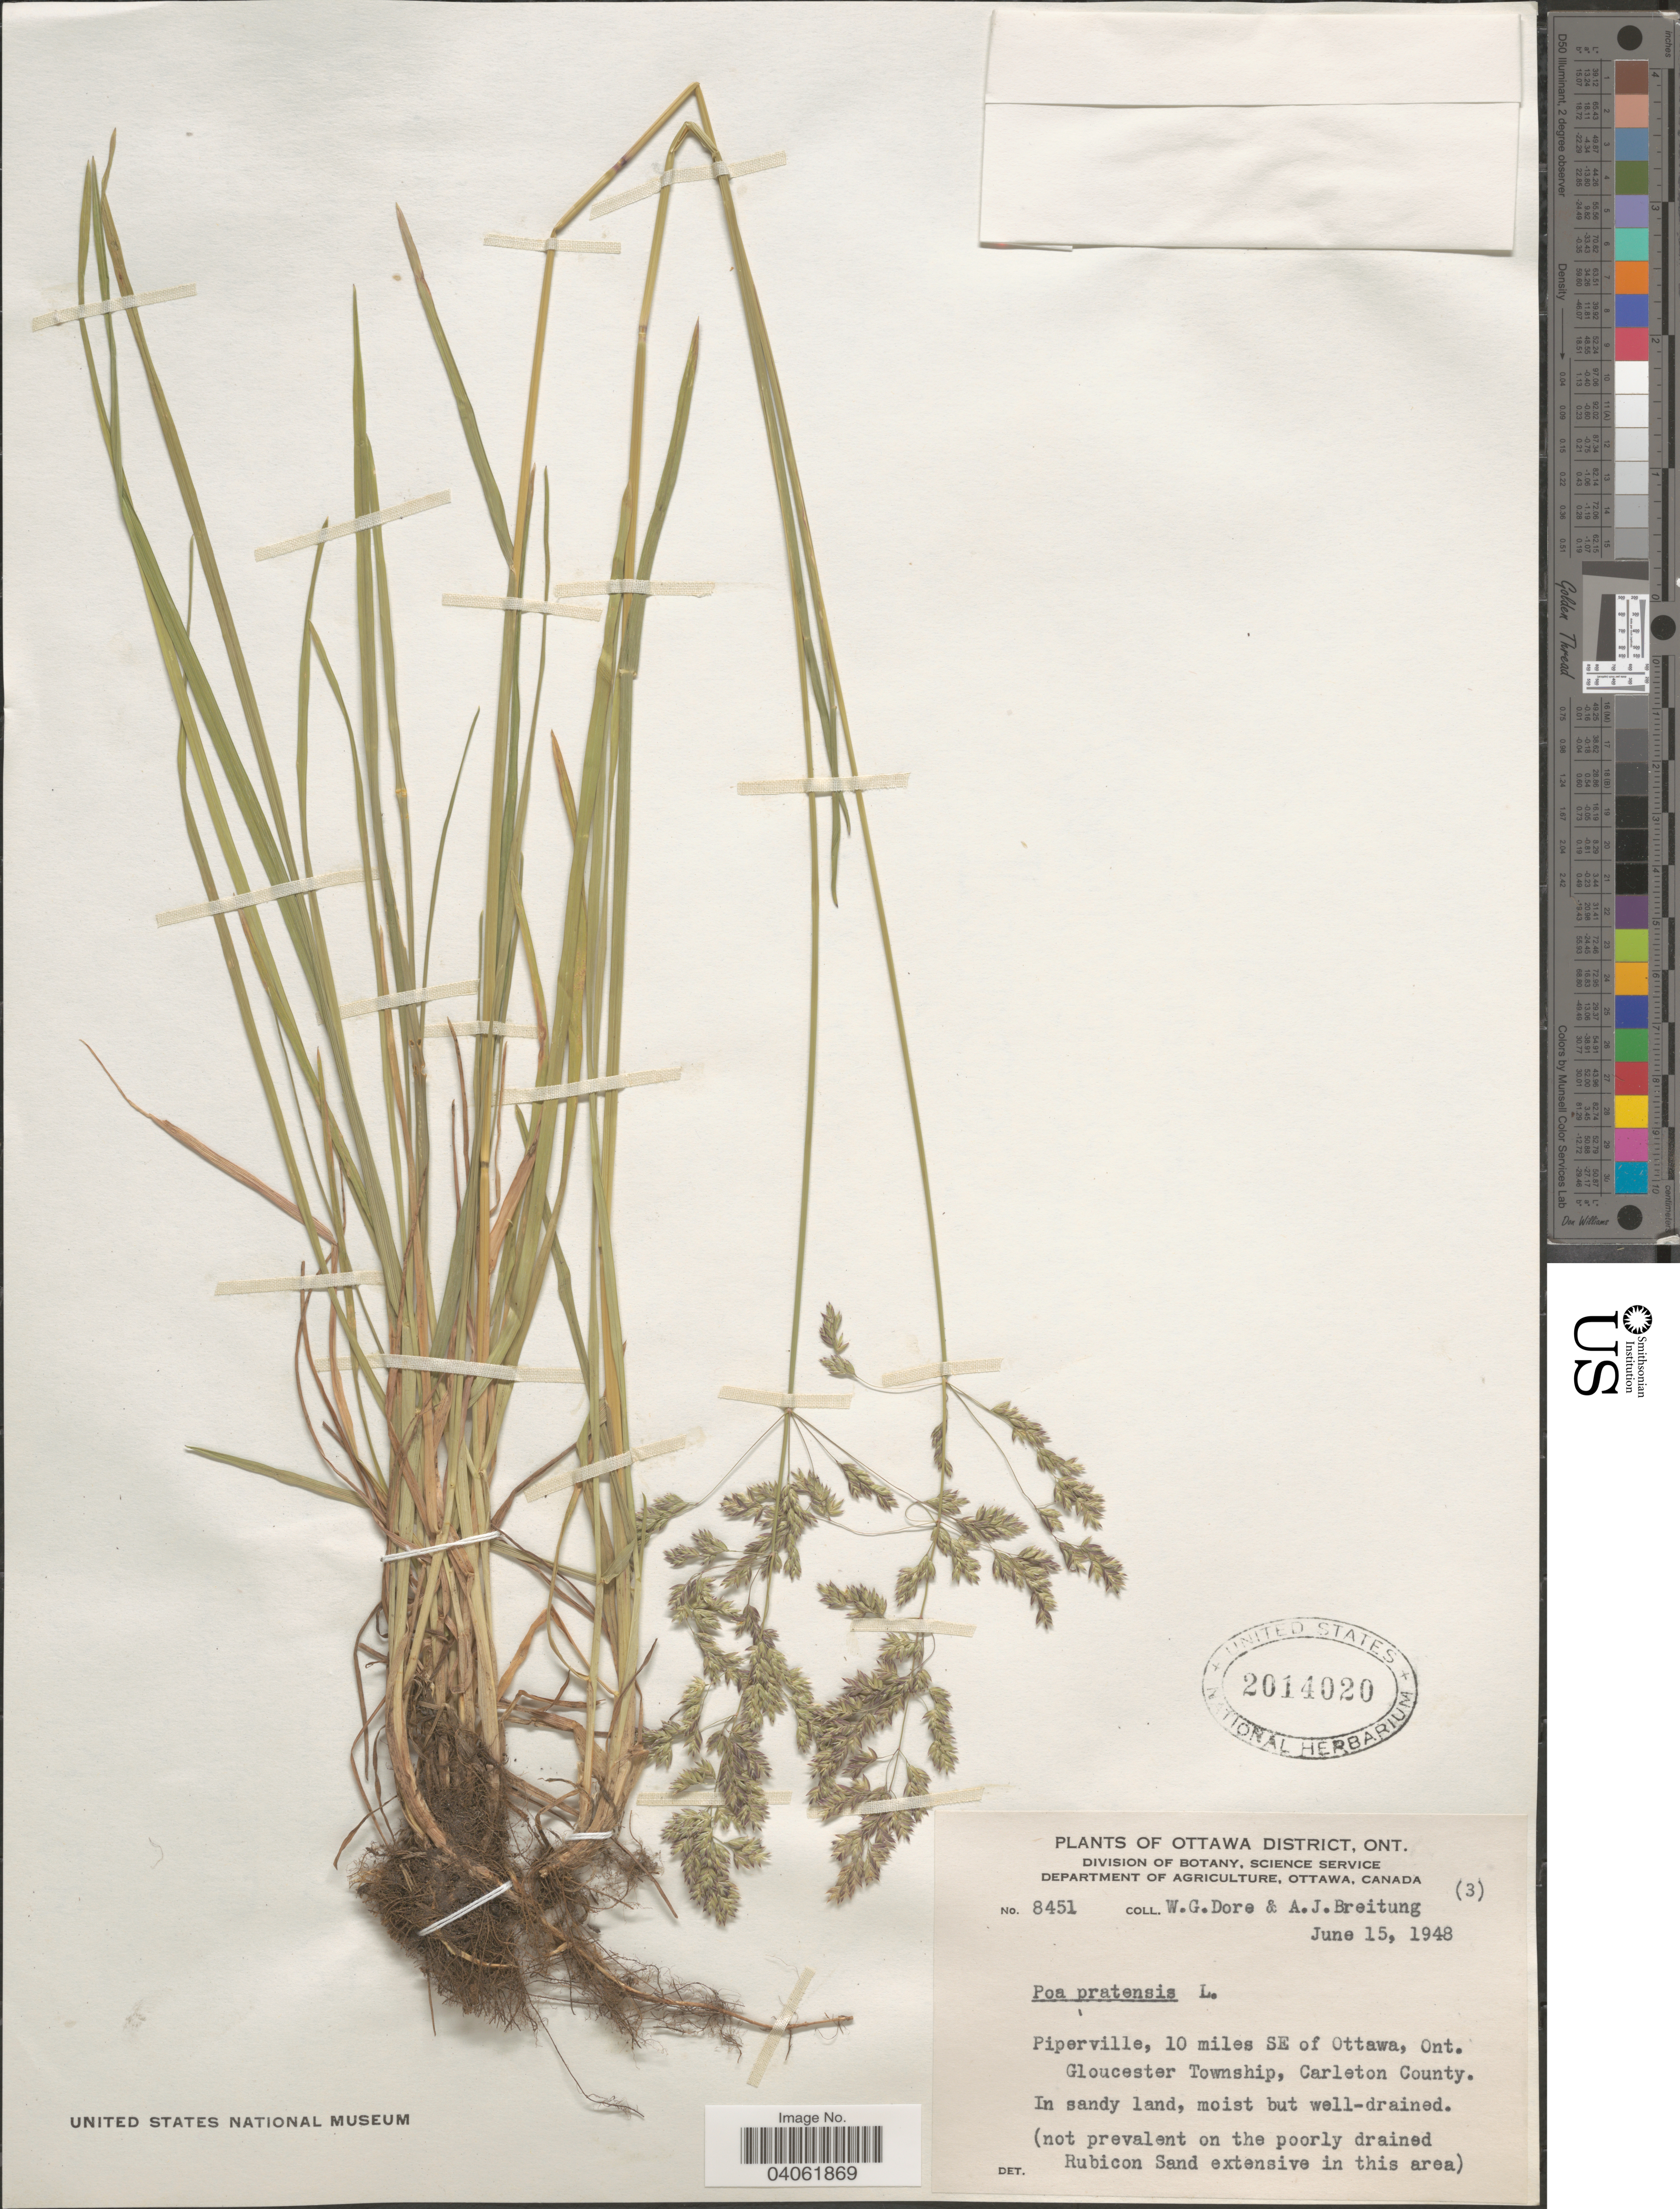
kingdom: Plantae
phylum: Tracheophyta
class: Liliopsida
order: Poales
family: Poaceae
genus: Poa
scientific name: Poa pratensis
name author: L.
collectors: W. Dore & A. Breitung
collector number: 8451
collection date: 1948-06-15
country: Canada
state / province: Ontario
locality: Ottawa District. Piperville, 10 miles SE of Ottawa. Gloucester Township, Carleton County.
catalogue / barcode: US 2014020